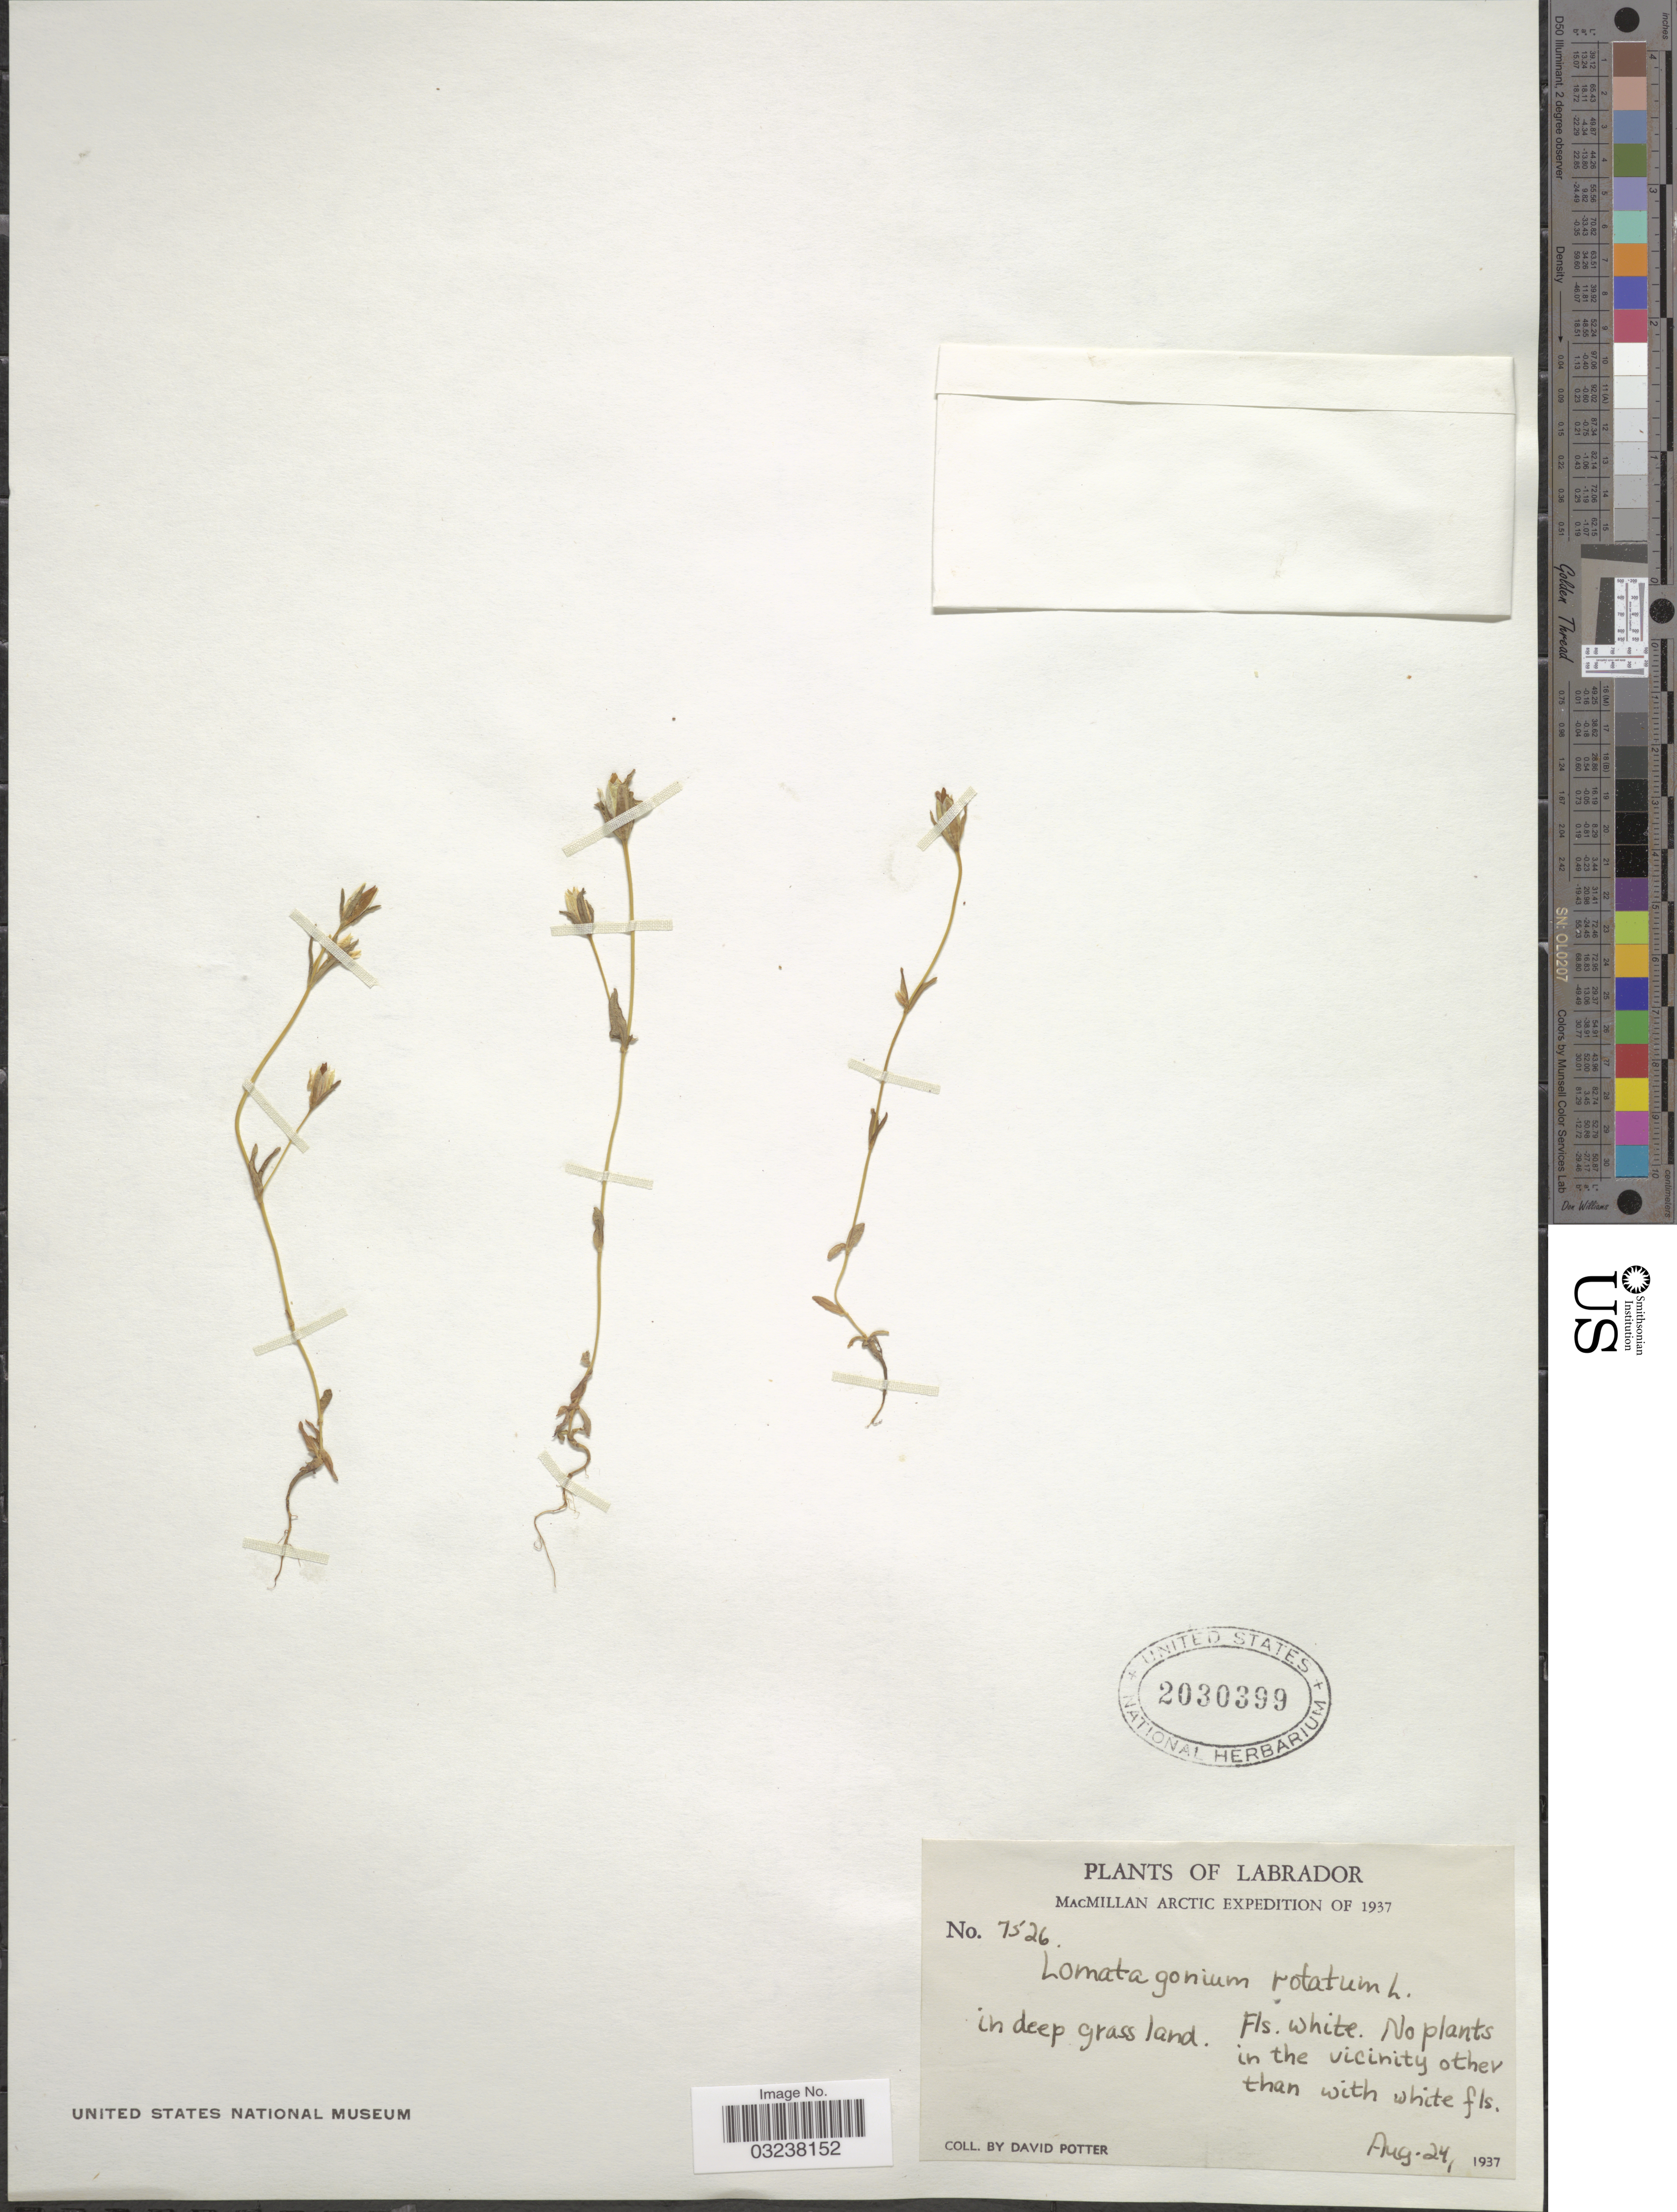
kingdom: Plantae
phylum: Tracheophyta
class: Magnoliopsida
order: Gentianales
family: Gentianaceae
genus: Lomatogonium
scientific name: Lomatogonium rotatum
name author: (L.) Fr.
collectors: D. Potter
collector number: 7526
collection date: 1937-08-24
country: Canada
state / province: Newfoundland and Labrador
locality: Labrador.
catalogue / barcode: US 2030399